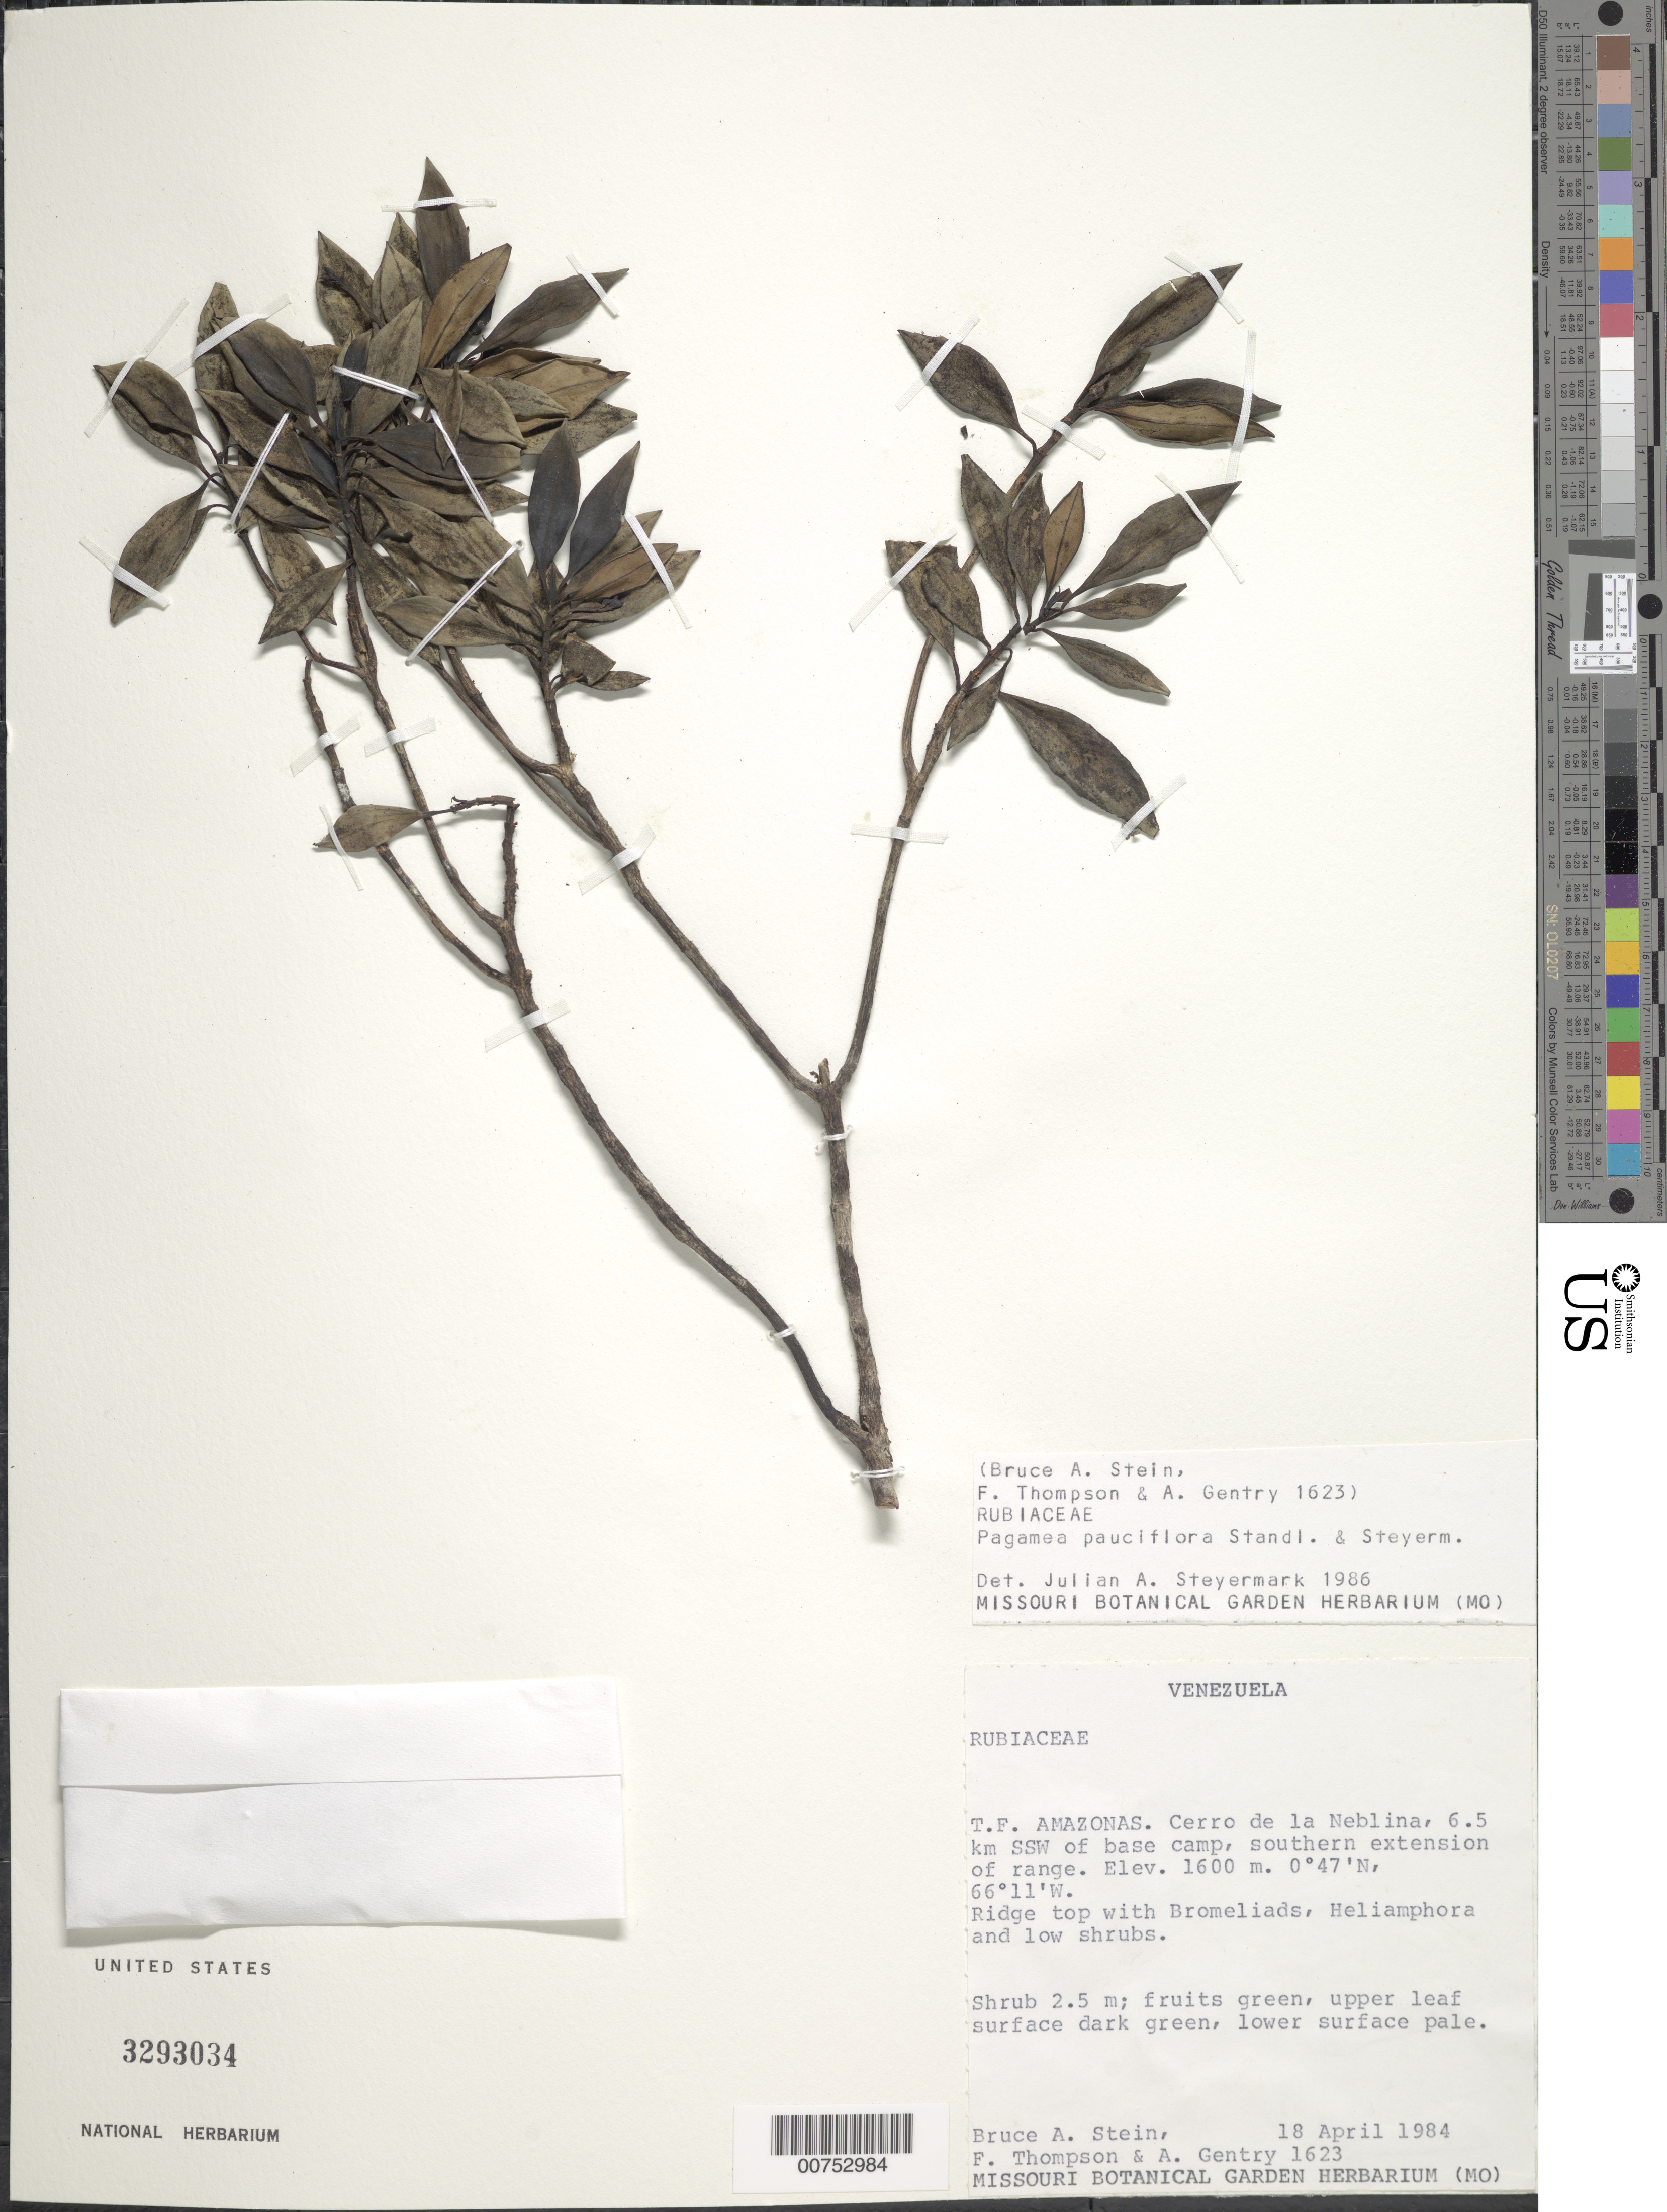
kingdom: Plantae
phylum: Tracheophyta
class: Magnoliopsida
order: Gentianales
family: Rubiaceae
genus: Pagamea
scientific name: Pagamea pauciflora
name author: Standl. & Steyerm.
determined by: Steyermark, Julian A., (VEN)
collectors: B. A. Stein, R. Thompson & A. H. Gentry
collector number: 1623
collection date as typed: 18-Apr-84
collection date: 1984-04-18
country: Venezuela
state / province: Amazonas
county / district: Río Negro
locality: Cerro de la Neblina, 6.5 km SSW of base camp, southern extension of range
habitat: Ridge top with Bromeliads, Heliamphora and low shrubs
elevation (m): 1600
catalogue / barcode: US 3293034